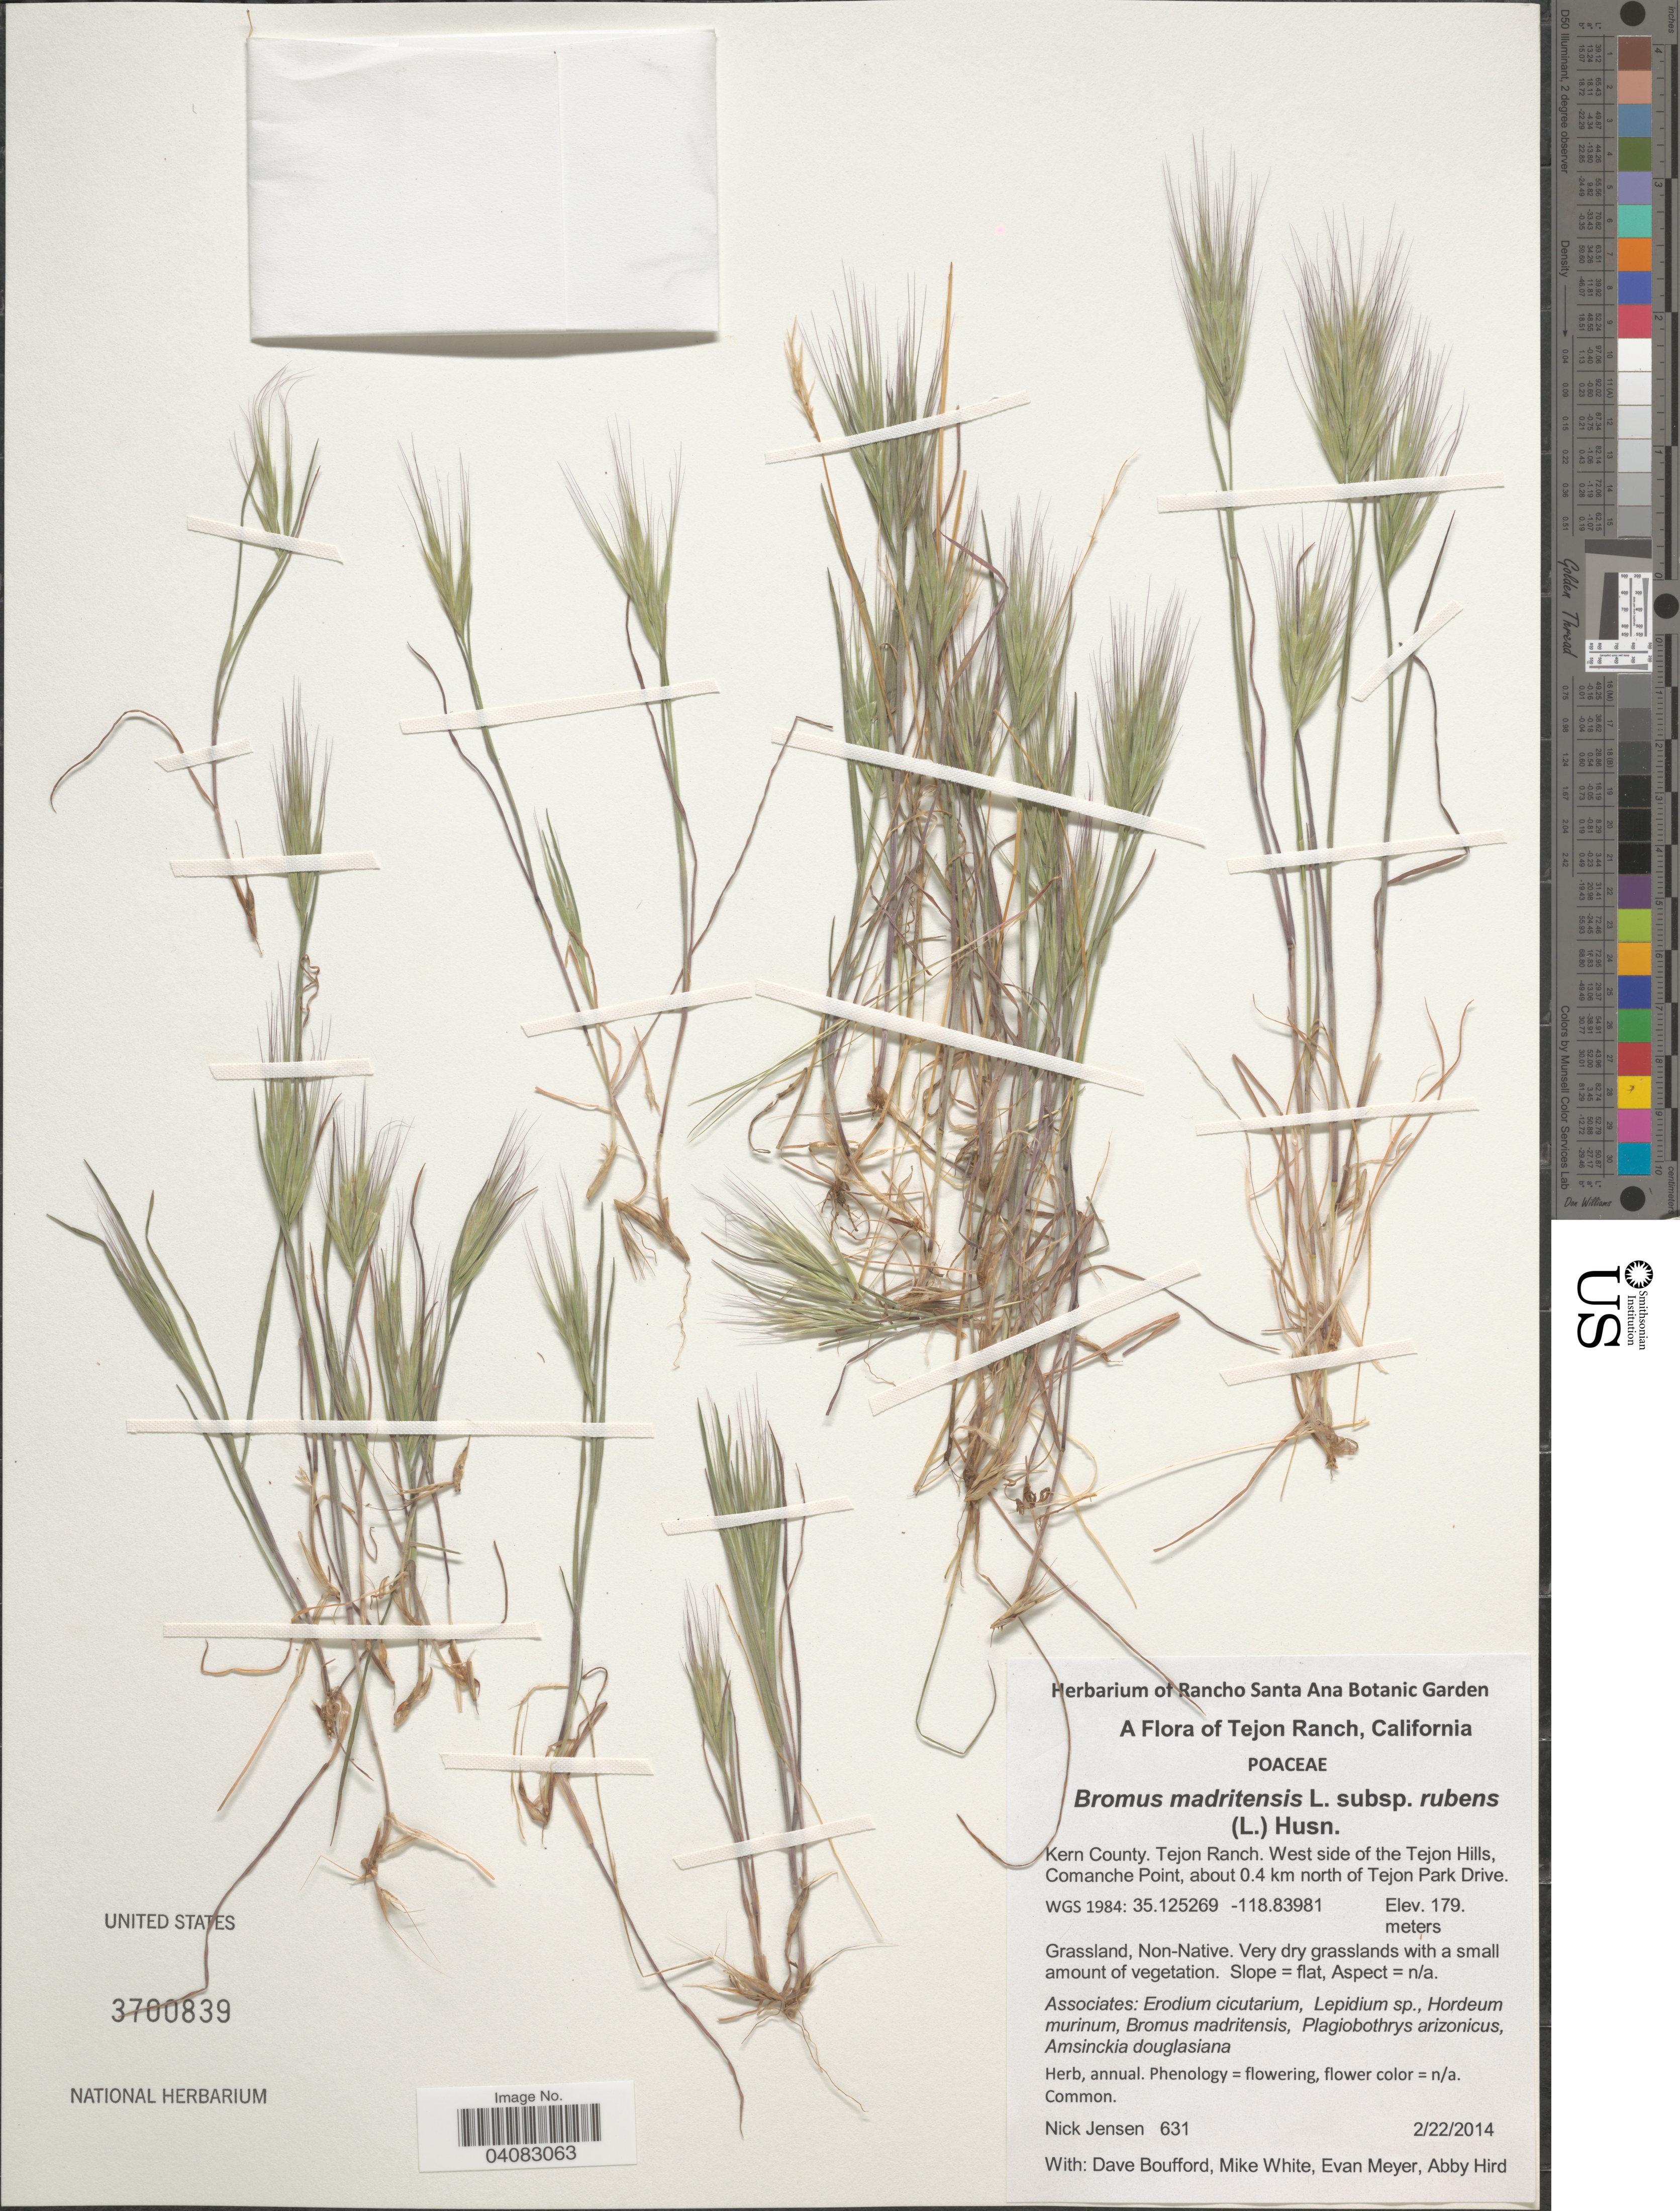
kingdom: Plantae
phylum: Tracheophyta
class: Liliopsida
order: Poales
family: Poaceae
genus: Bromus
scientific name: Bromus madritensis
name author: L.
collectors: N. Jensen, D. E. Boufford, M. White, E. Meyer & A. Hird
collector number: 631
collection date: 2014-02-22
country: United States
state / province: California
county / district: Kern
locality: Tejon Ranch. Kern County. Tejon Ranch. West side of the Tejon Hills, Comanche Point, about 0.4 km north of Tejon Park Drive. WGS 1984.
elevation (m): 179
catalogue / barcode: US 3700839